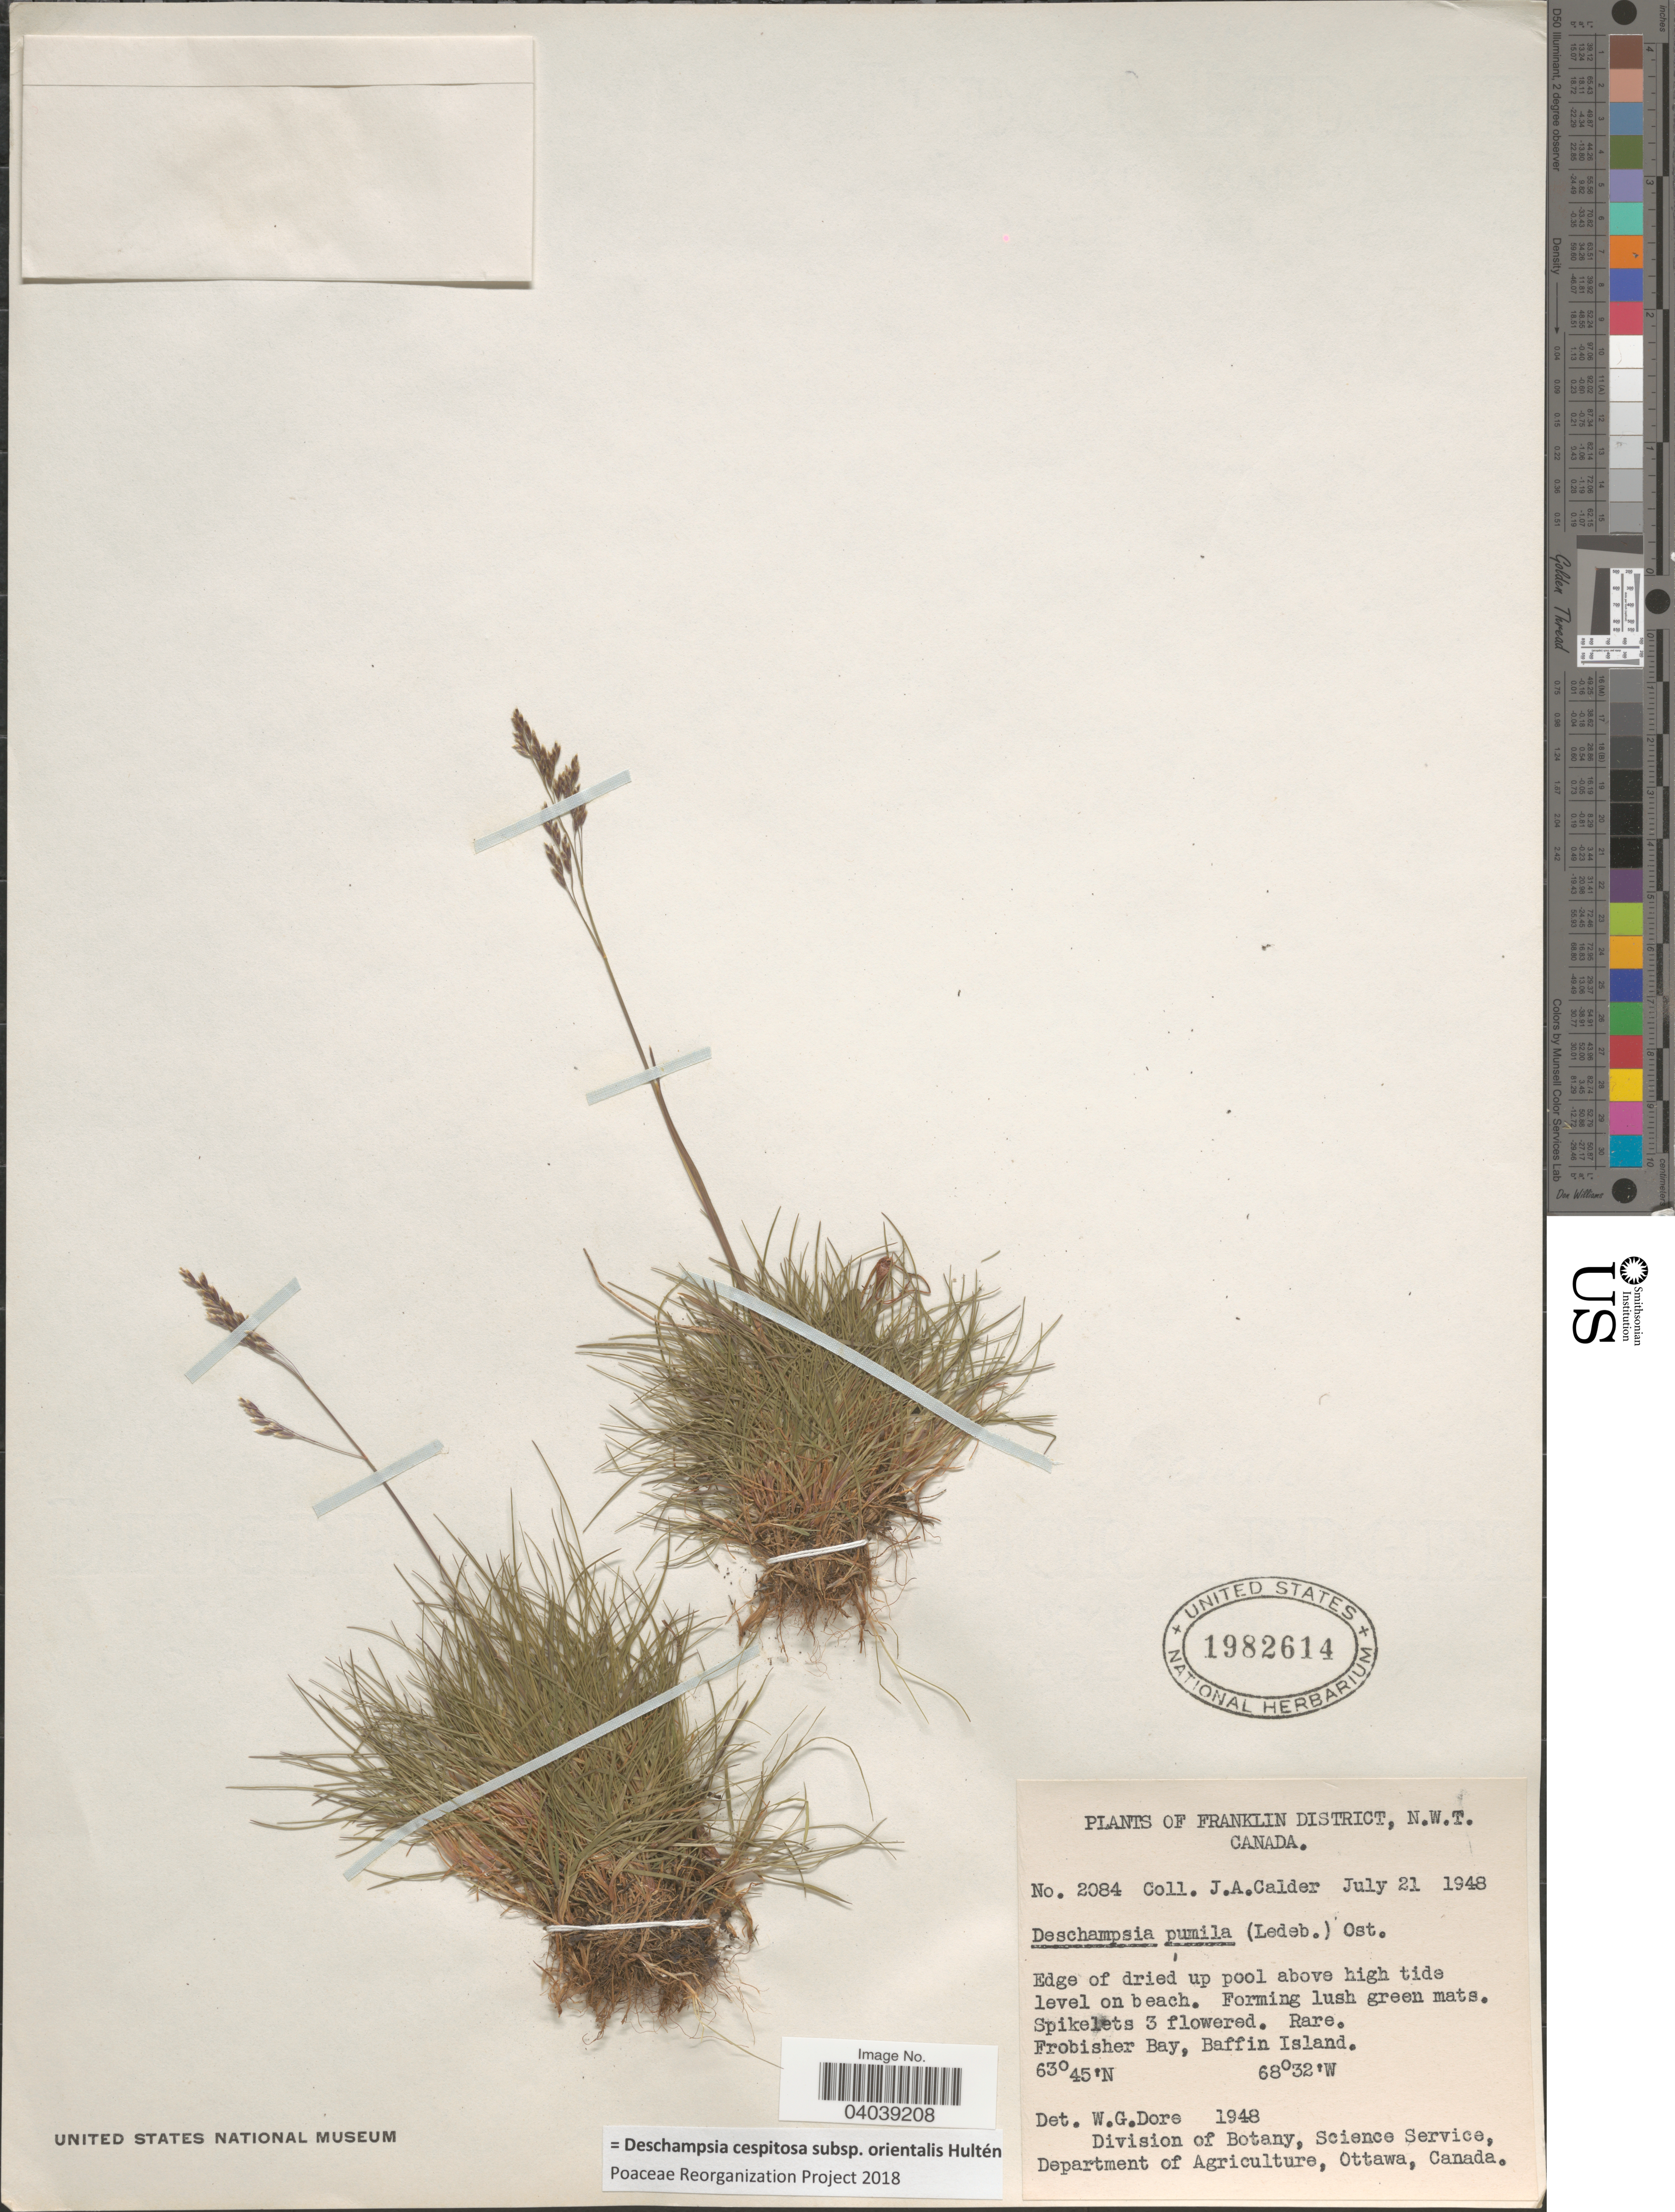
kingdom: Plantae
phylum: Tracheophyta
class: Liliopsida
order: Poales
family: Poaceae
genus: Deschampsia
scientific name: Deschampsia cespitosa subsp. orientalis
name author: Hultén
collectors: J. A. Calder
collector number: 2084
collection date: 1948-07-21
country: Canada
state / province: Northwest Territories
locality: Franklin District, N.W.T. Frobisher Bay, Baffin Island.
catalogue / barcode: US 1982614